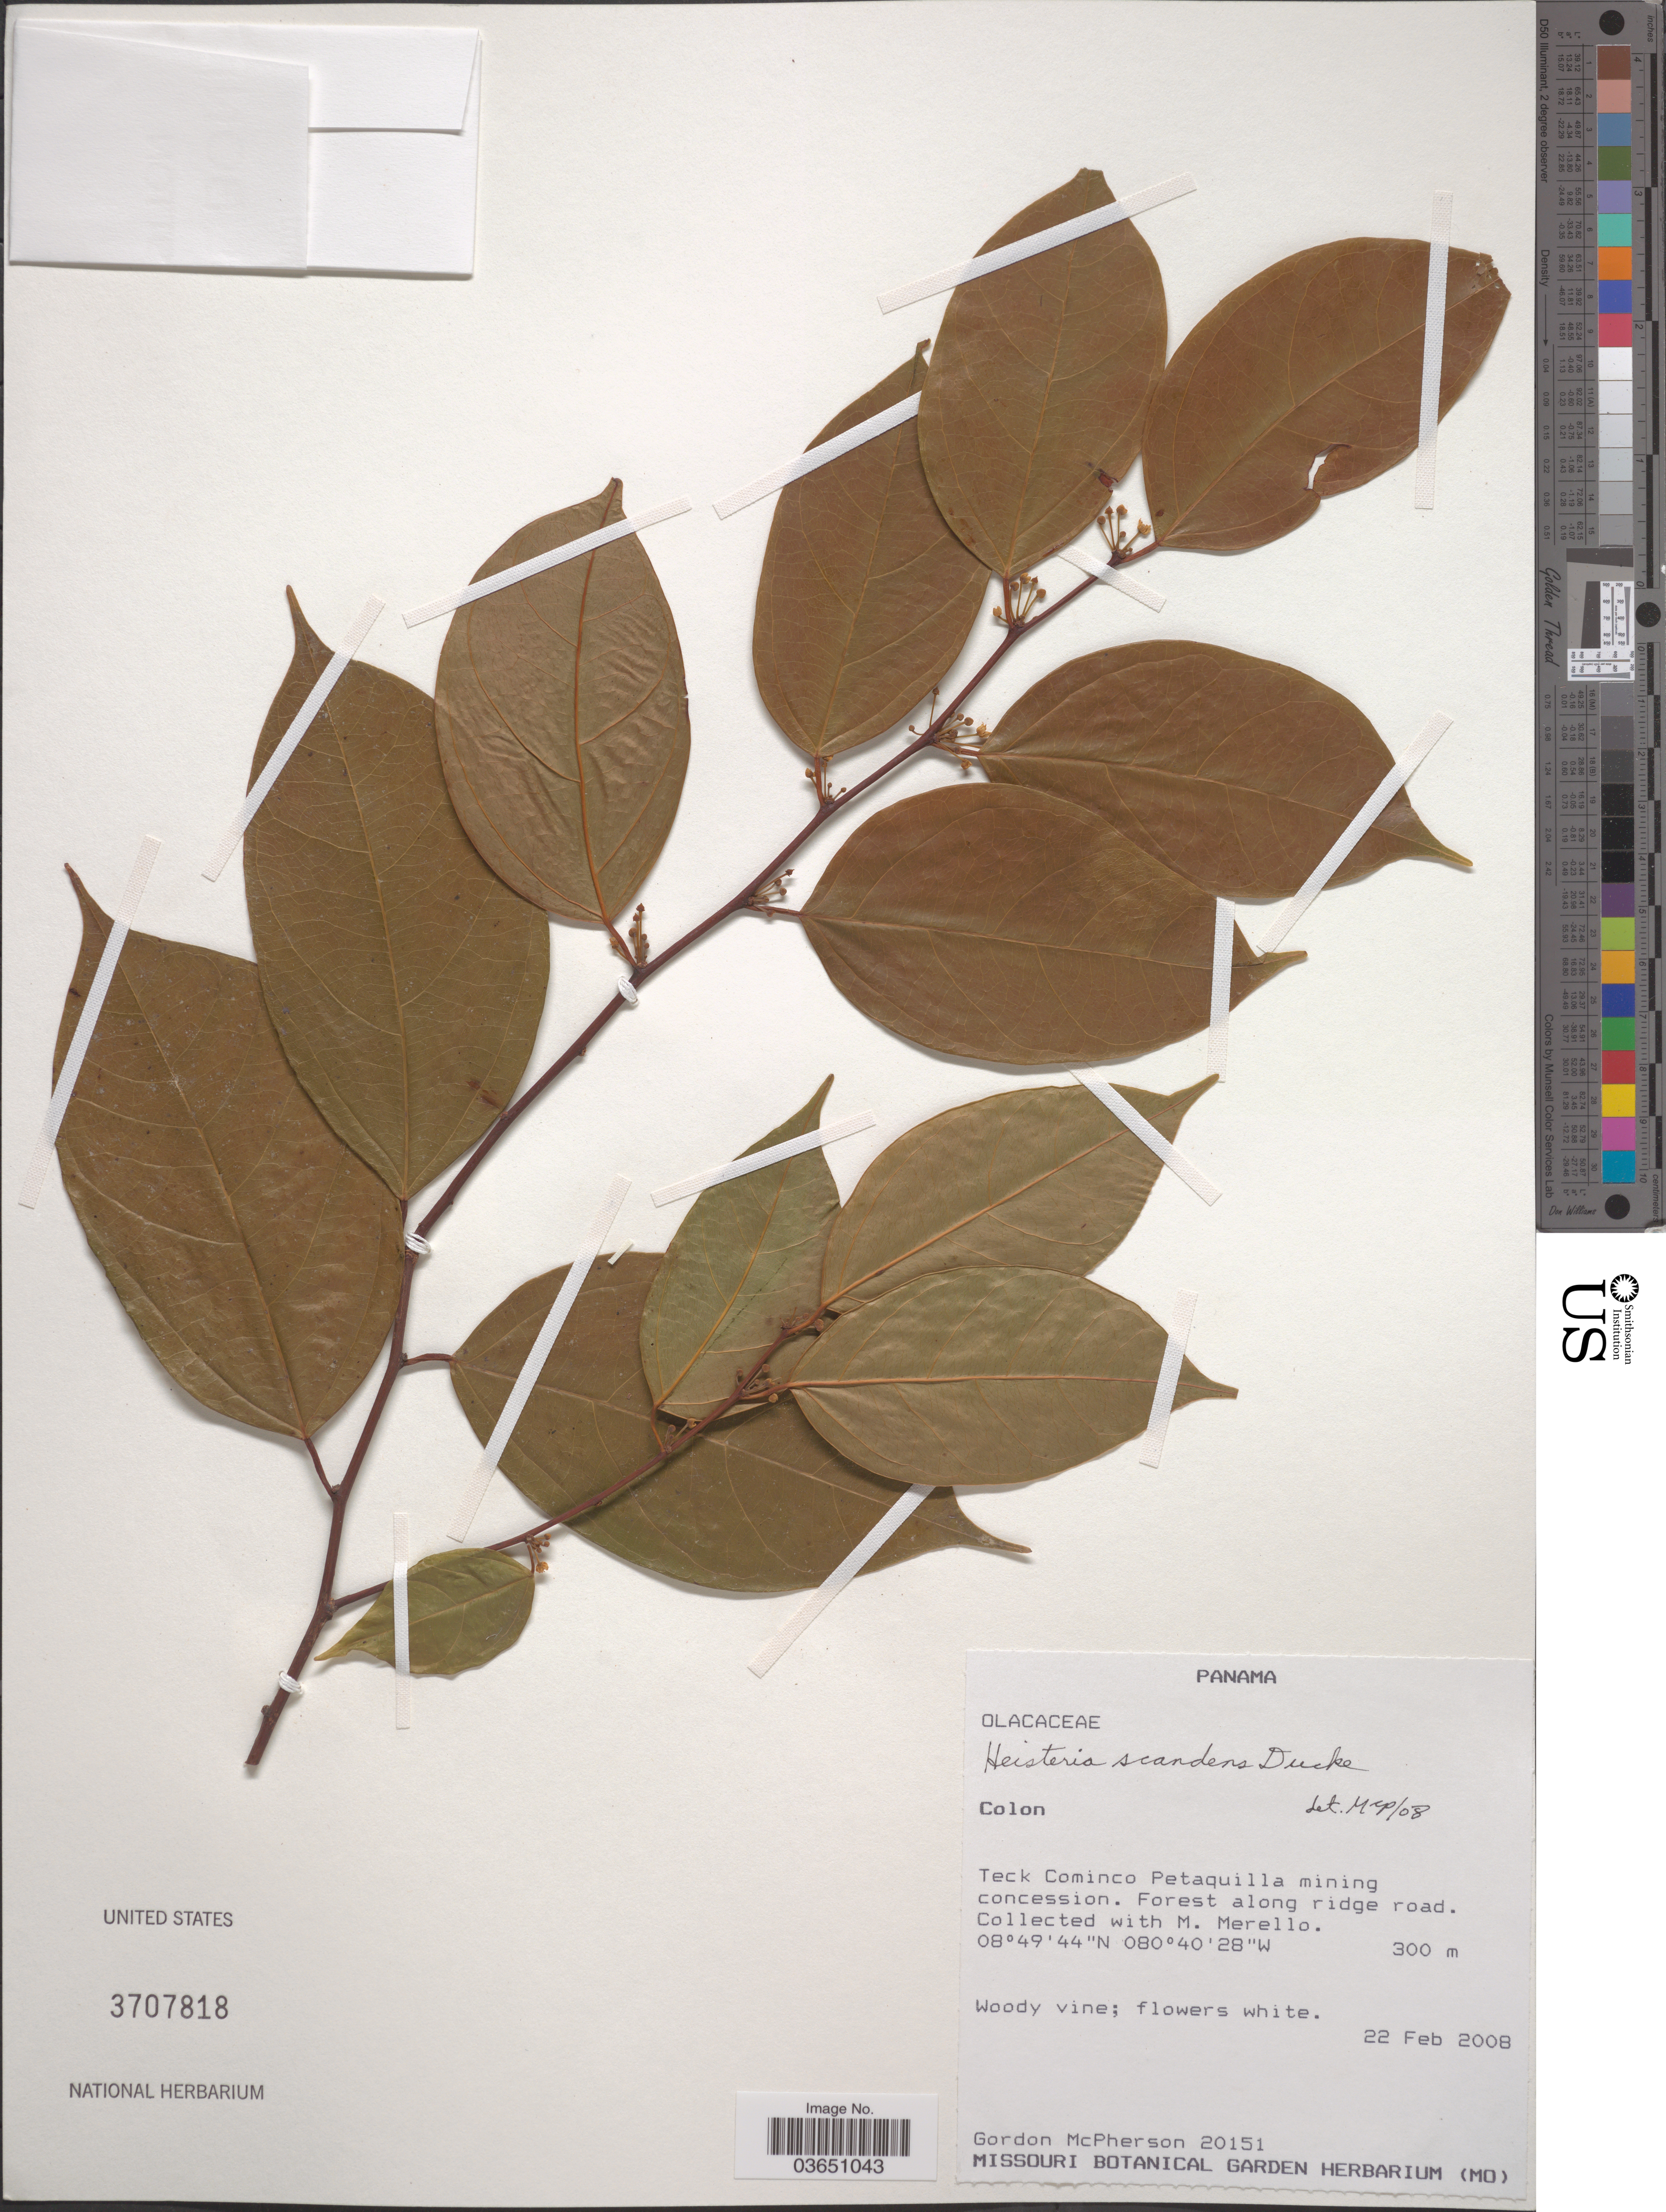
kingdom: Plantae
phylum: Tracheophyta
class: Magnoliopsida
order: Santalales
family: Erythropalaceae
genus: Heisteria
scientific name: Heisteria scandens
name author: Ducke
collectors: G. McPherson & M. Merello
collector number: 20151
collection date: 2008-02-22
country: Panama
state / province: Colón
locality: Teck Cominco Petaquilla mining concession. Forest along ridge road.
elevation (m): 300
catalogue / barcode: US 3707818